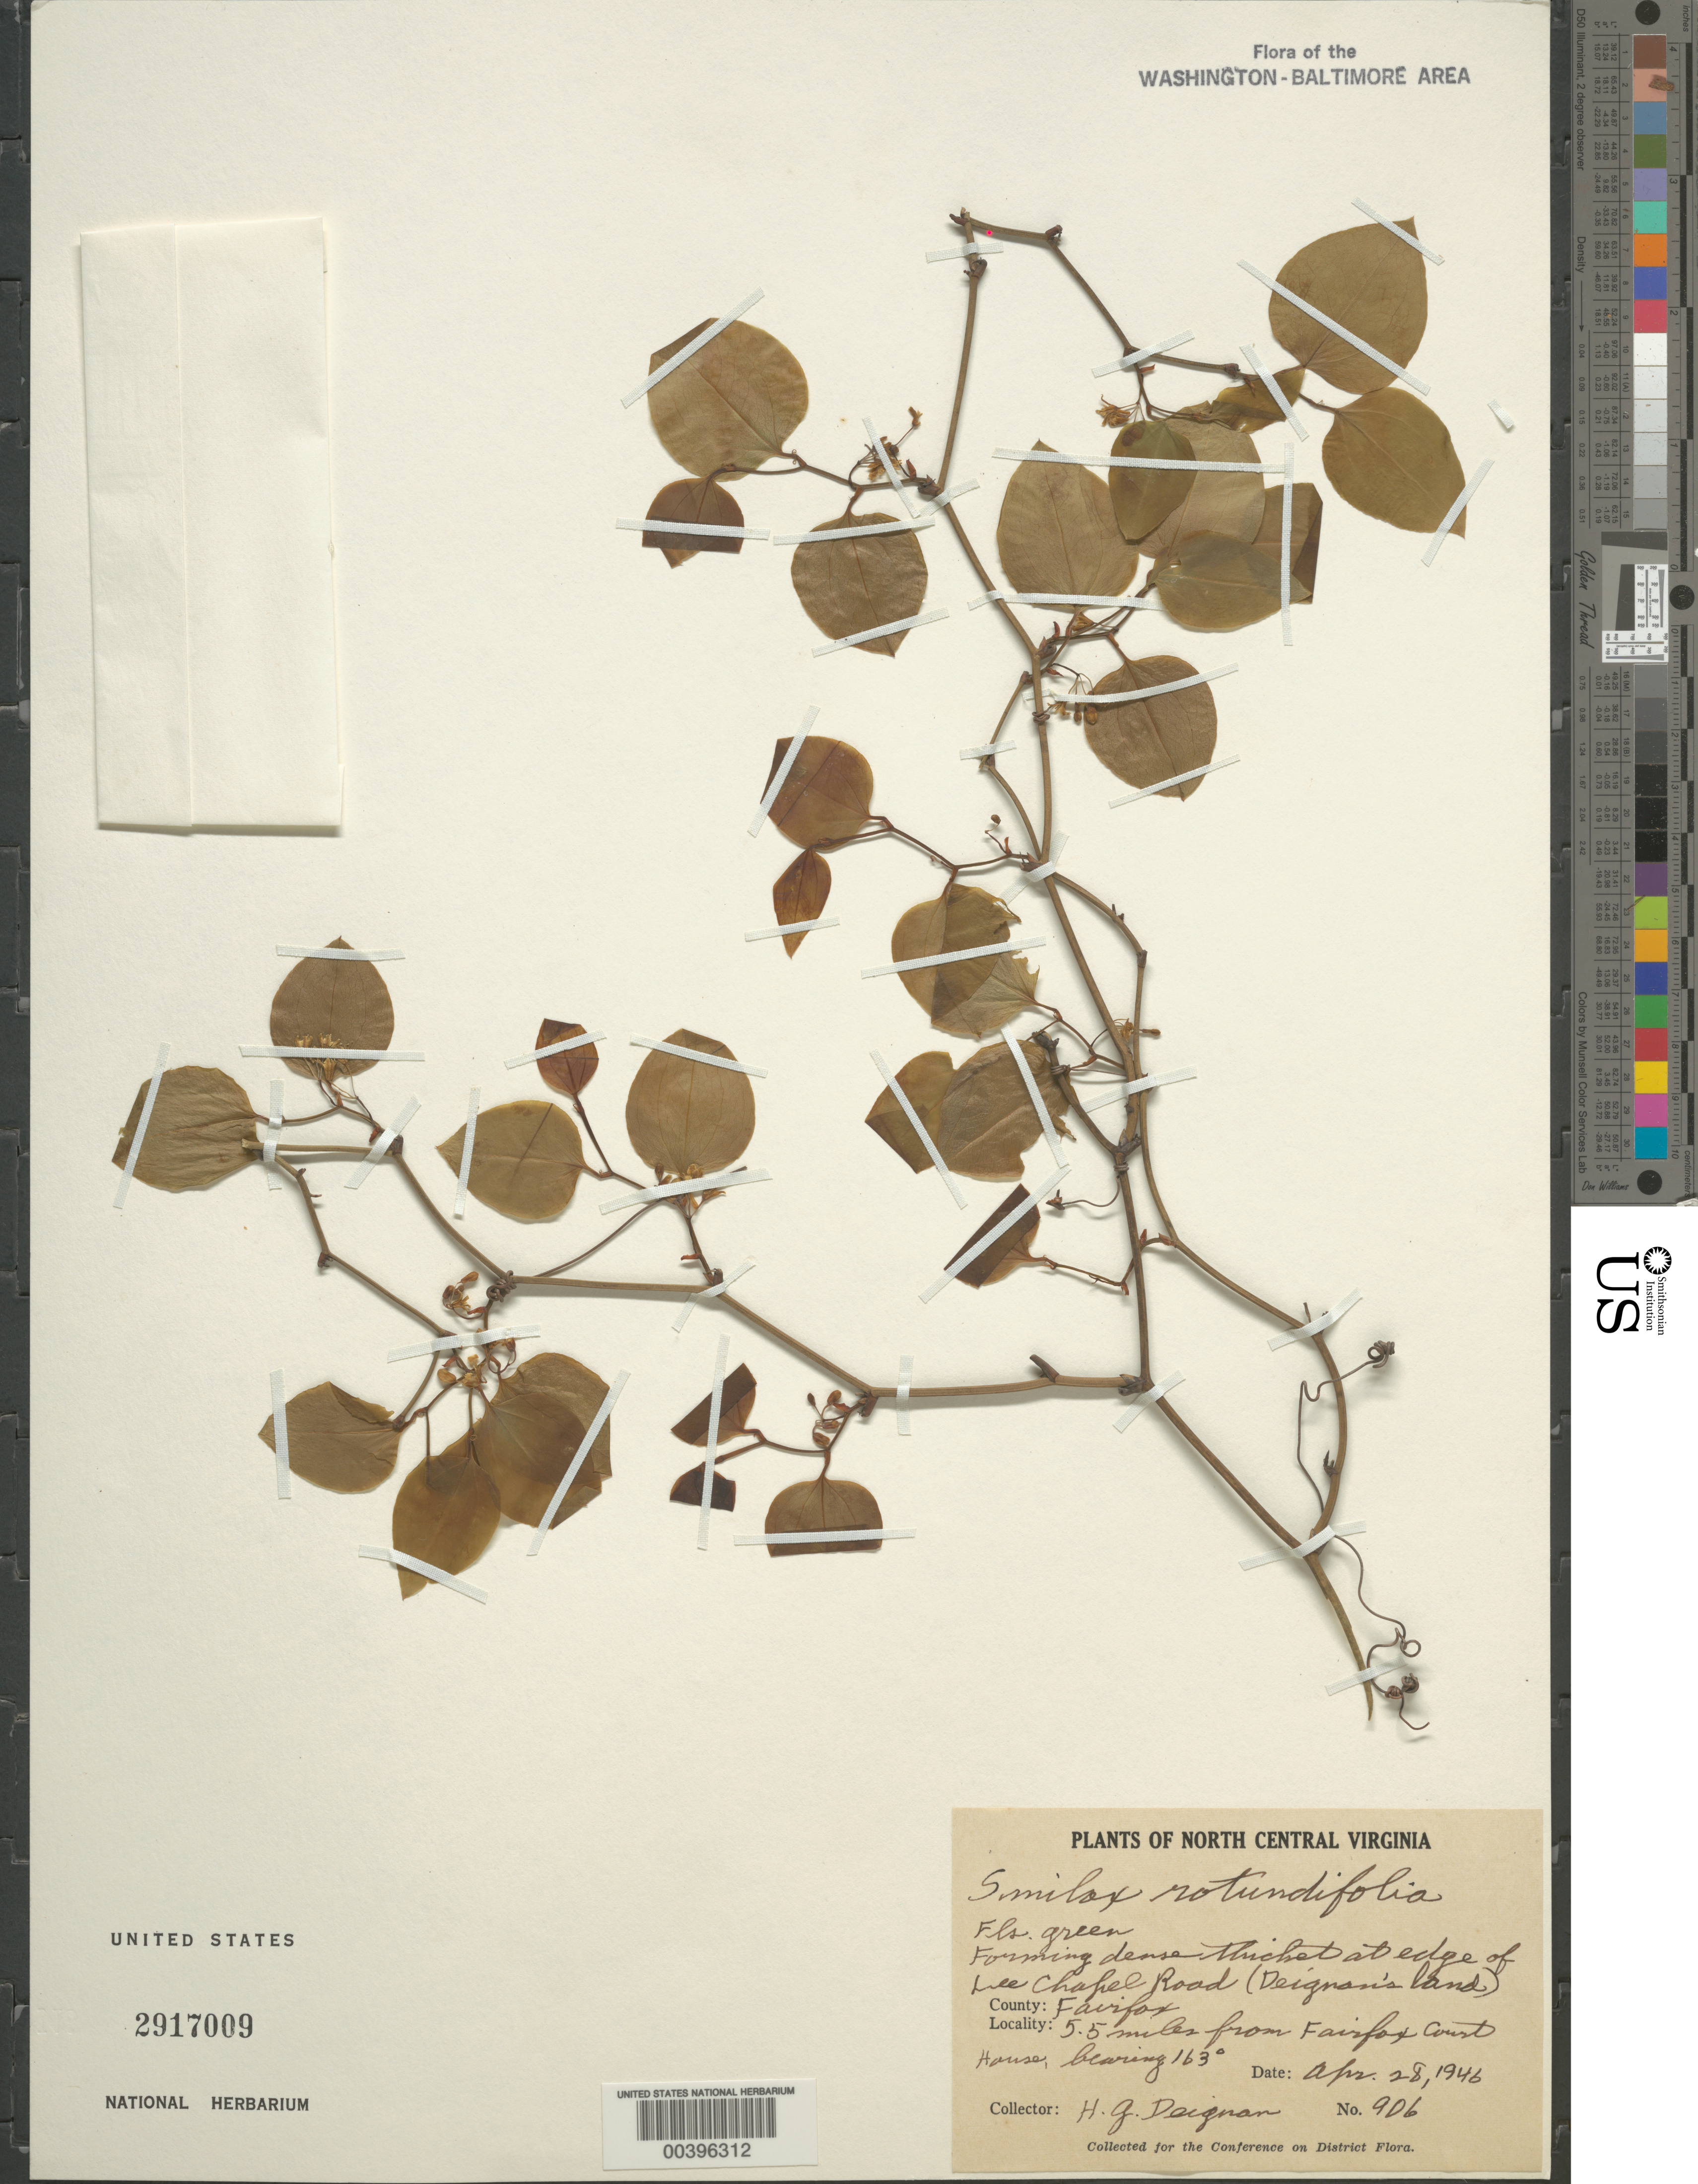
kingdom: Plantae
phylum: Tracheophyta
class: Liliopsida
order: Liliales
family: Smilacaceae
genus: Smilax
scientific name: Smilax rotundifolia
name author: L.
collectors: H. Deignan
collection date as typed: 28 Apr 1946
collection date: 1946-04-28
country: United States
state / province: Virginia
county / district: Fairfax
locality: Lee Chapel Road thicket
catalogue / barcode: US 2917009